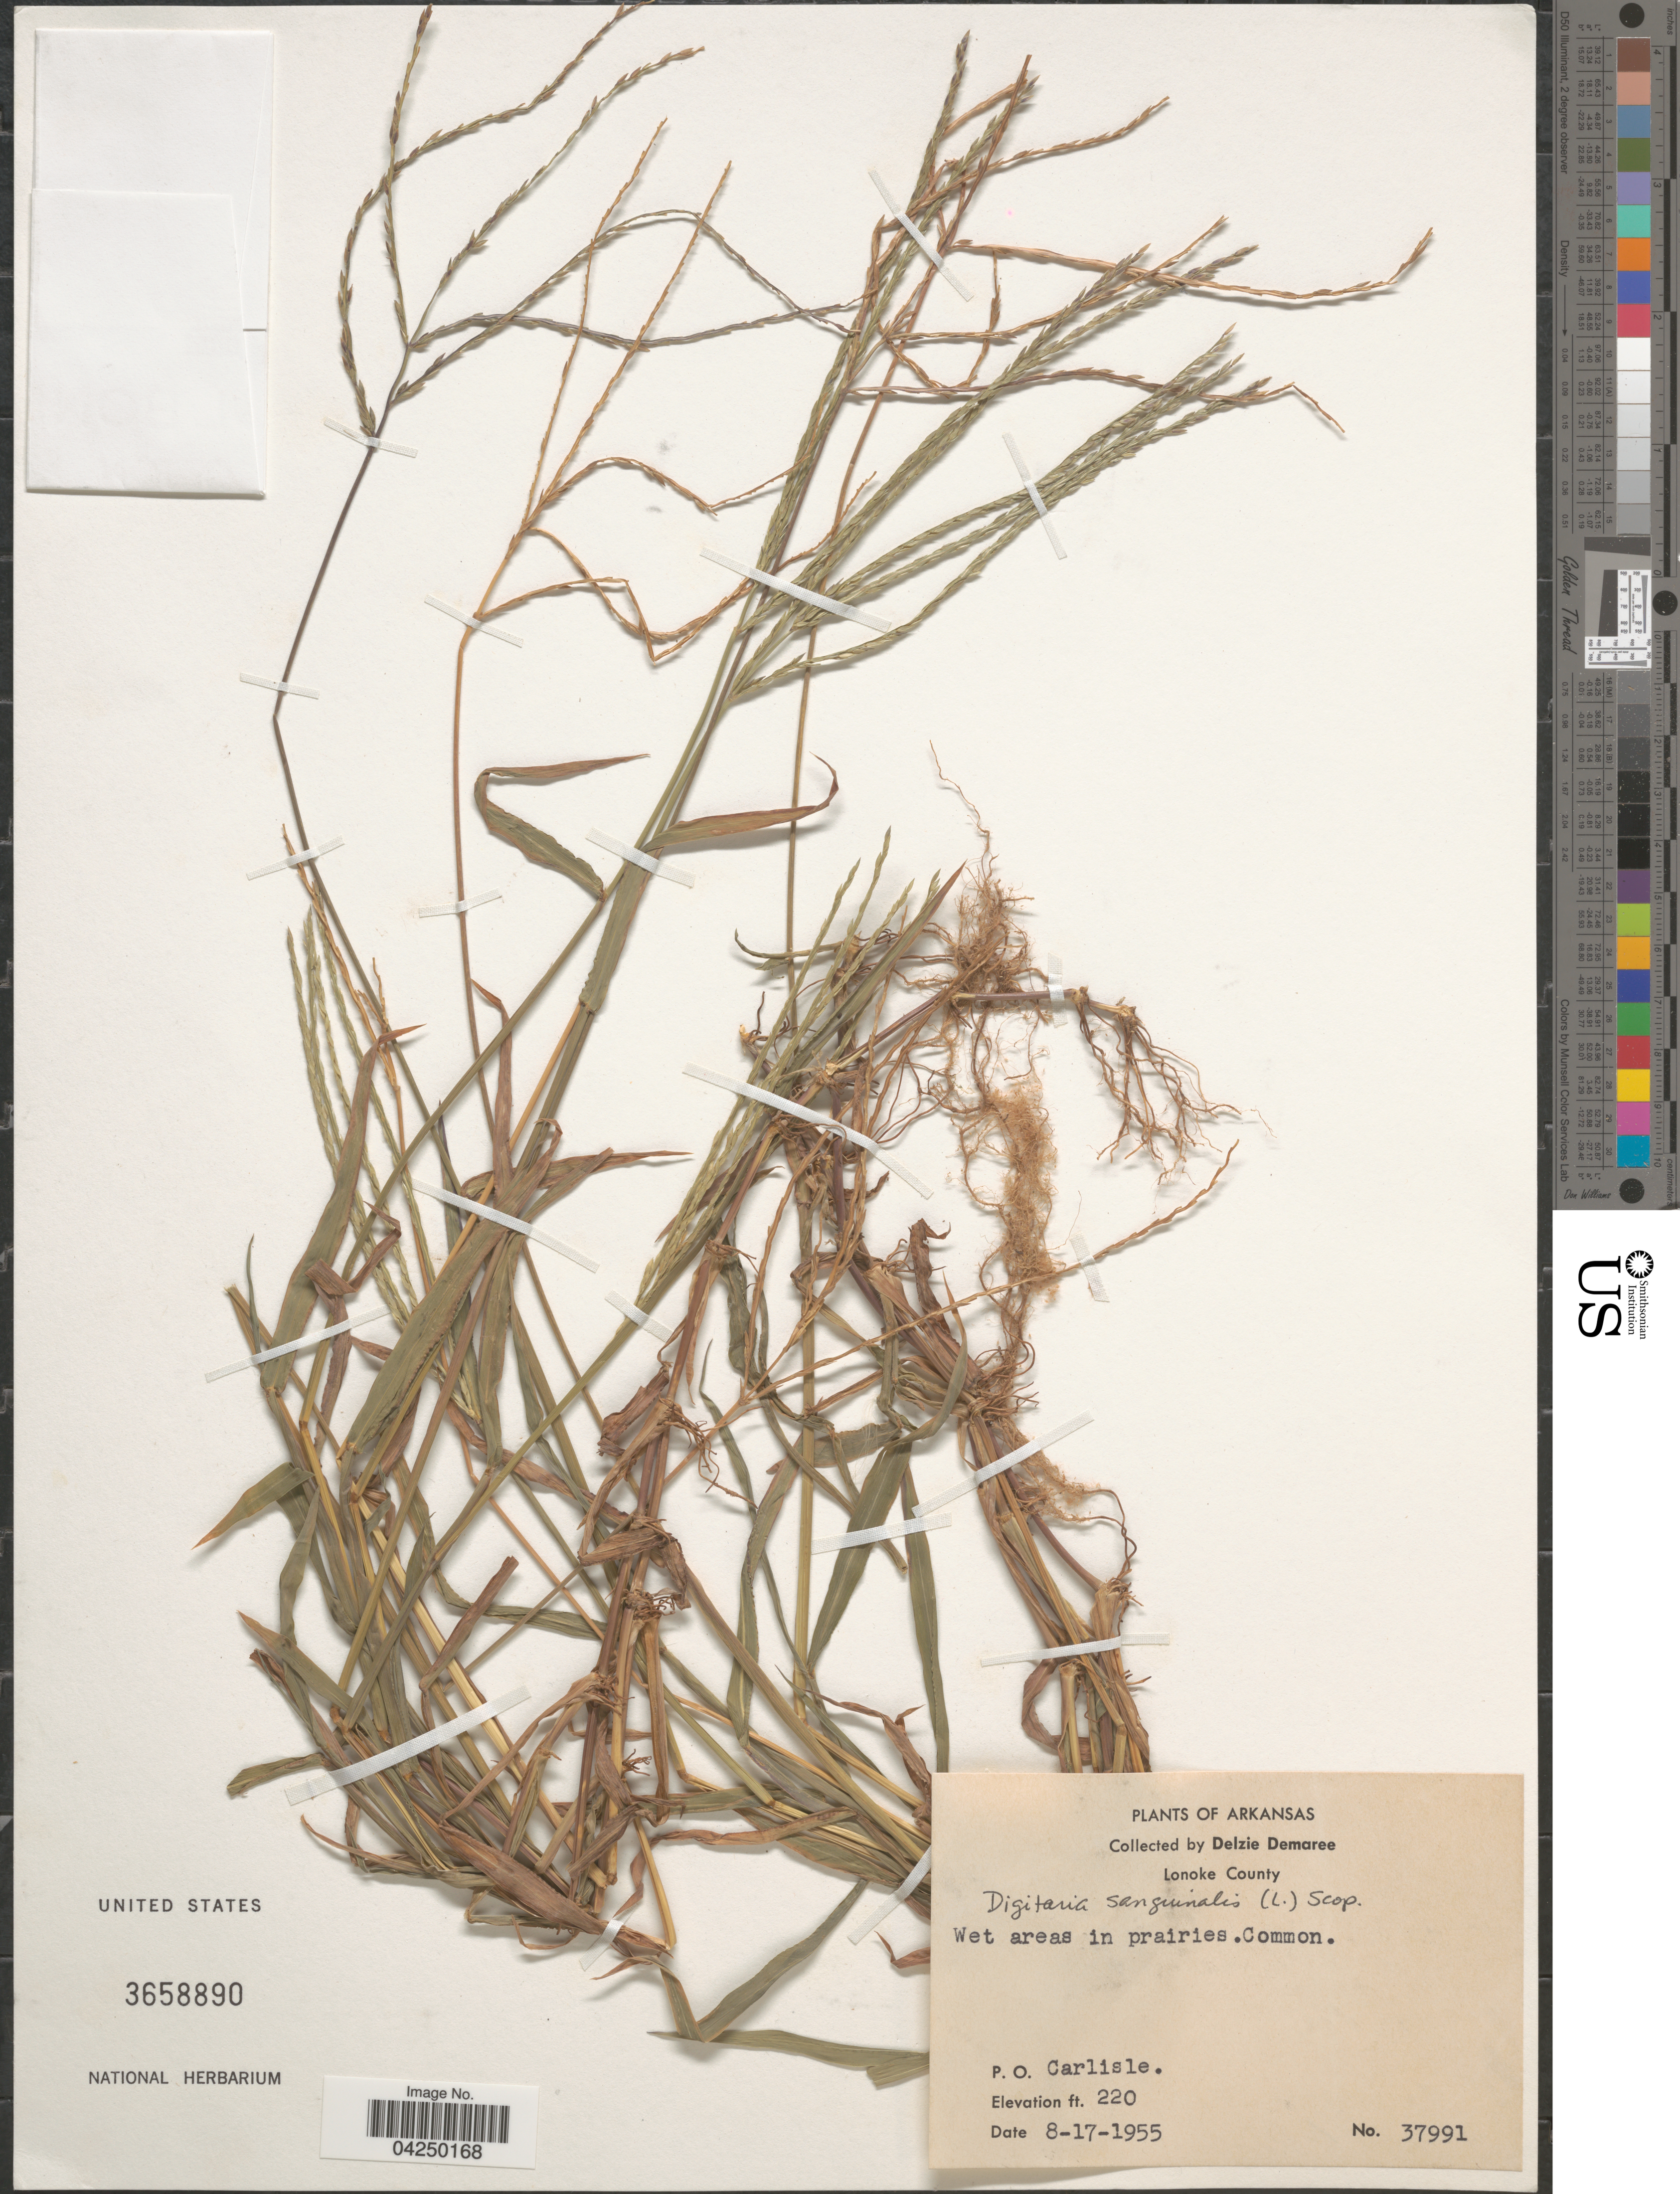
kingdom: Plantae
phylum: Tracheophyta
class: Liliopsida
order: Poales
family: Poaceae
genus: Digitaria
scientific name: Digitaria sanguinalis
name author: (L.) Scop.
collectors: D. Demaree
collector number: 37991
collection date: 1955-08-17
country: United States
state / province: Arkansas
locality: Lonoke County. Wet areas in prairies. P. O. Carlisle.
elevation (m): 67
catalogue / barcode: US 3658890